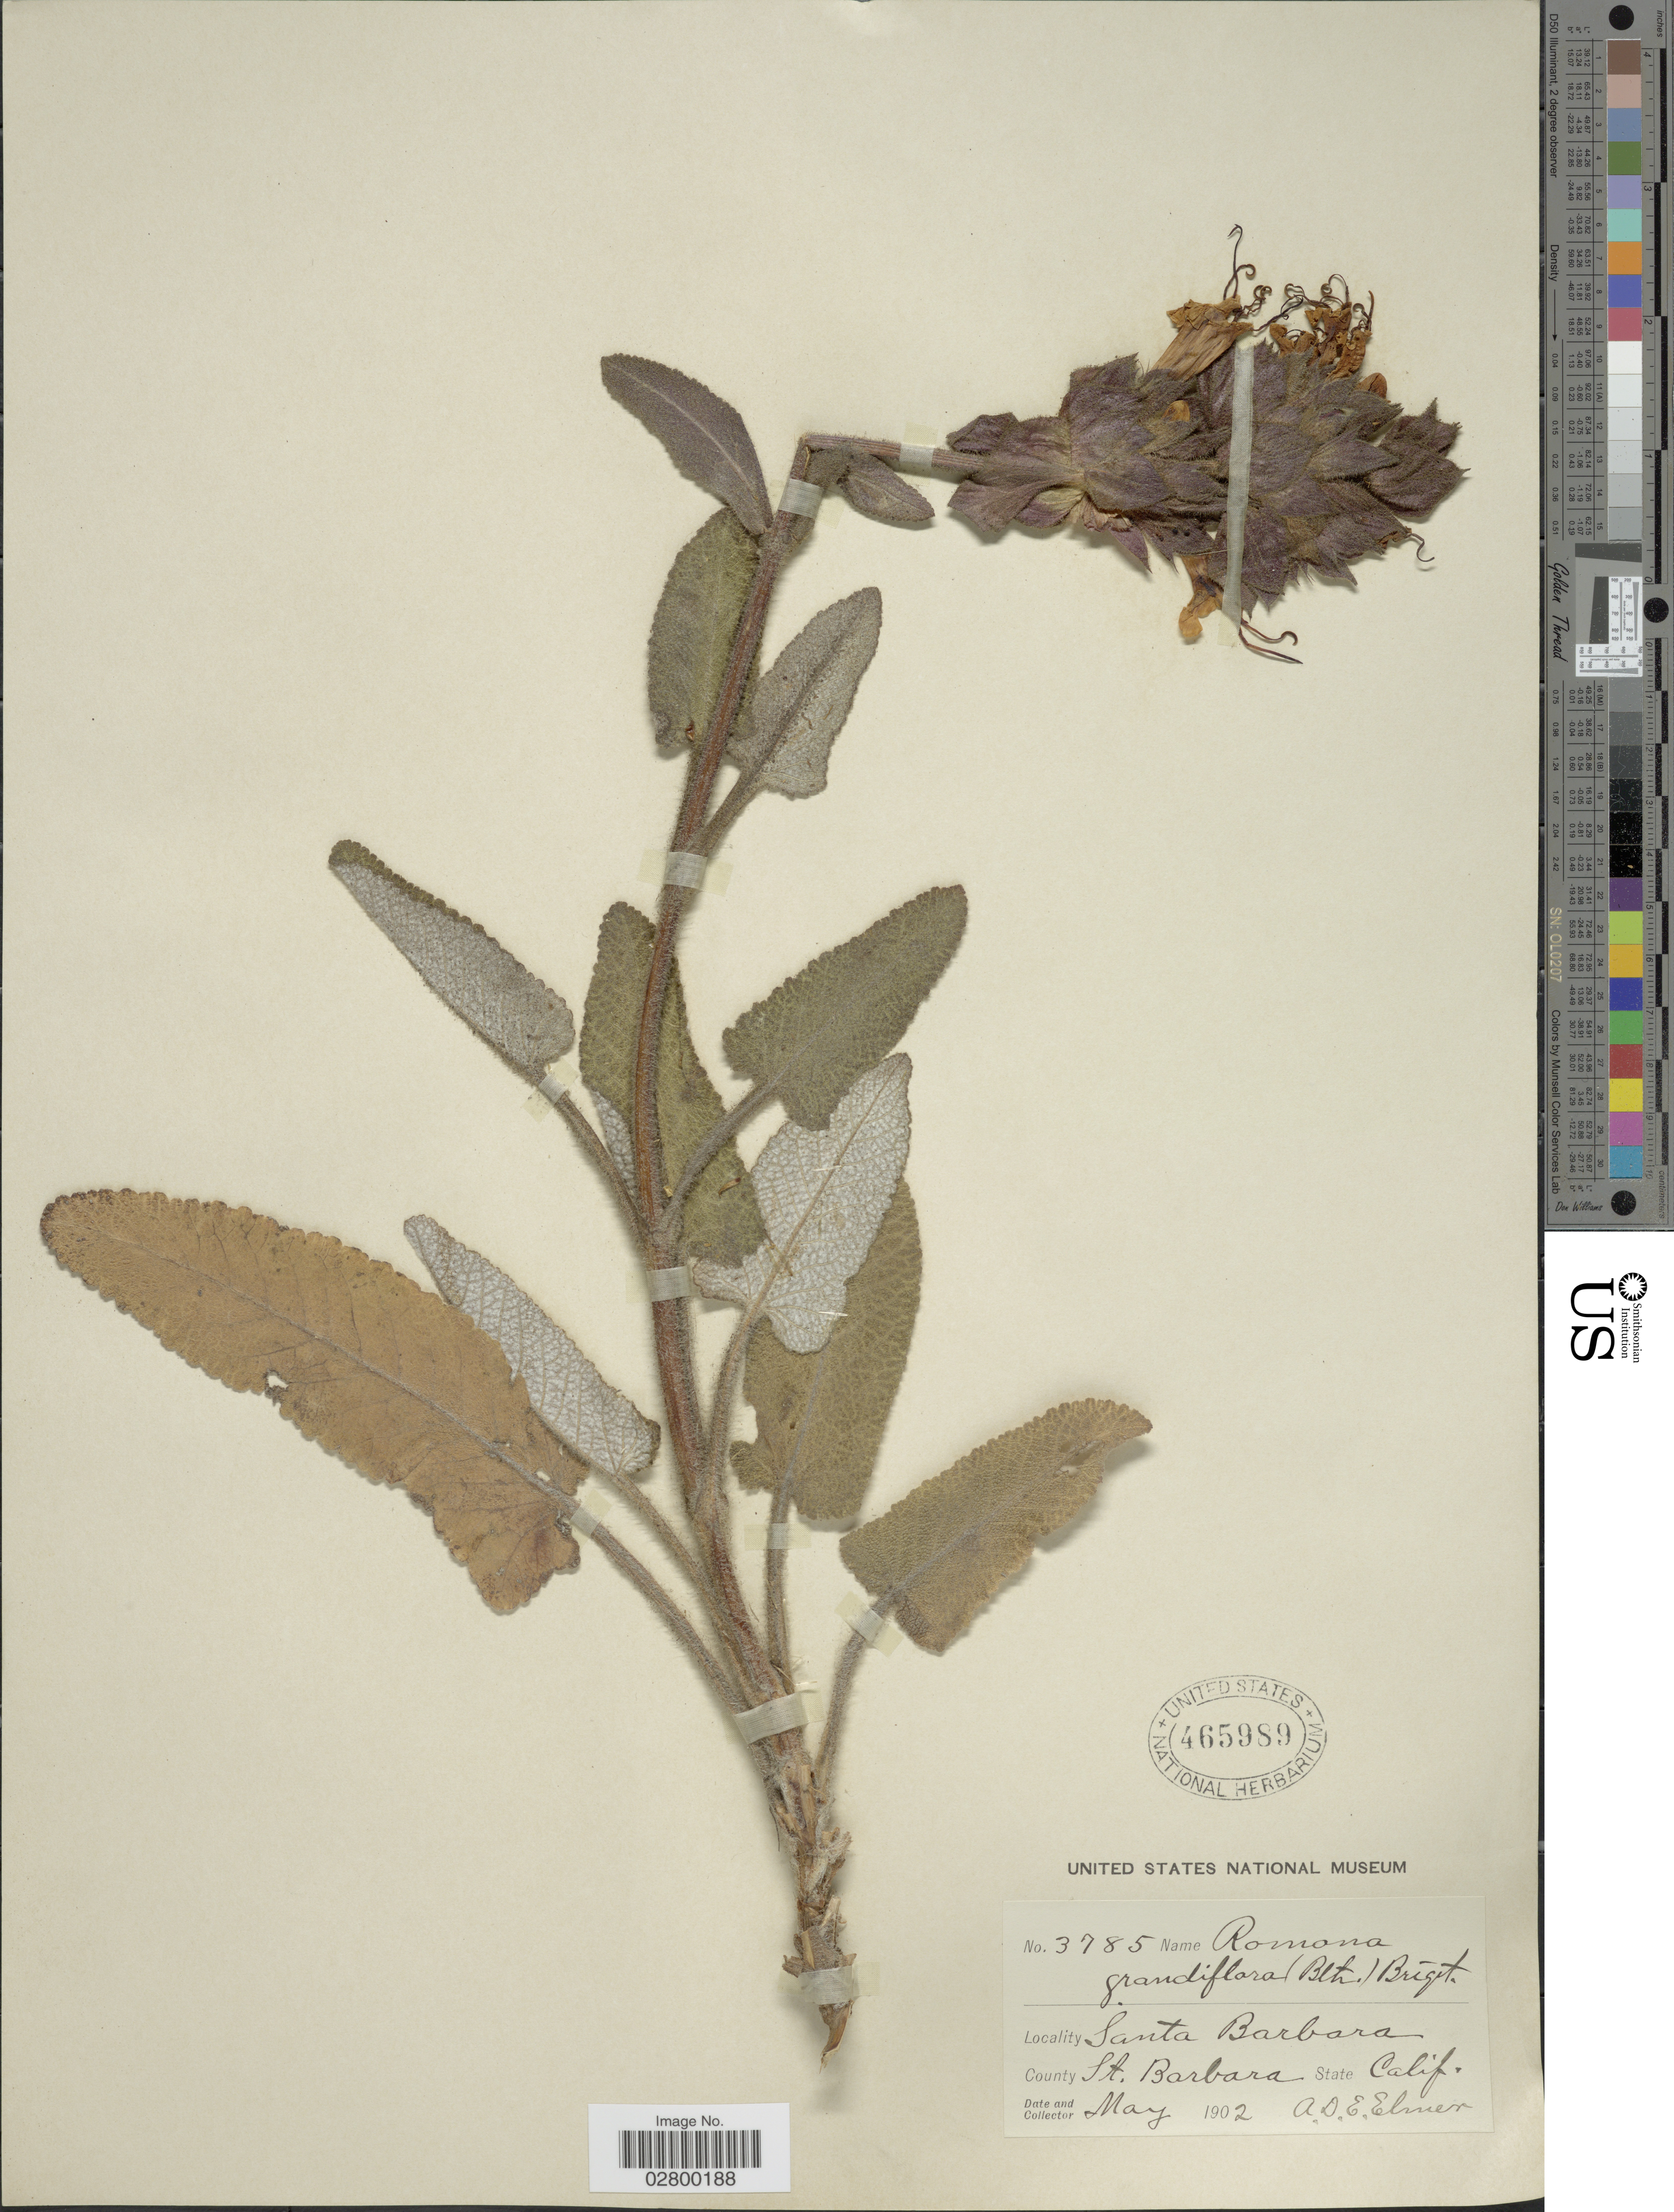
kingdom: Plantae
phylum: Tracheophyta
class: Magnoliopsida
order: Lamiales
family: Lamiaceae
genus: Salvia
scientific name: Salvia spathacea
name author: Greene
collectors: A. D. E. Elmer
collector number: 3785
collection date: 1902-05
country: United States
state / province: California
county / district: Santa Barbara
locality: Santa Barbara, County St. Barbara.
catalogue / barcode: US 465989